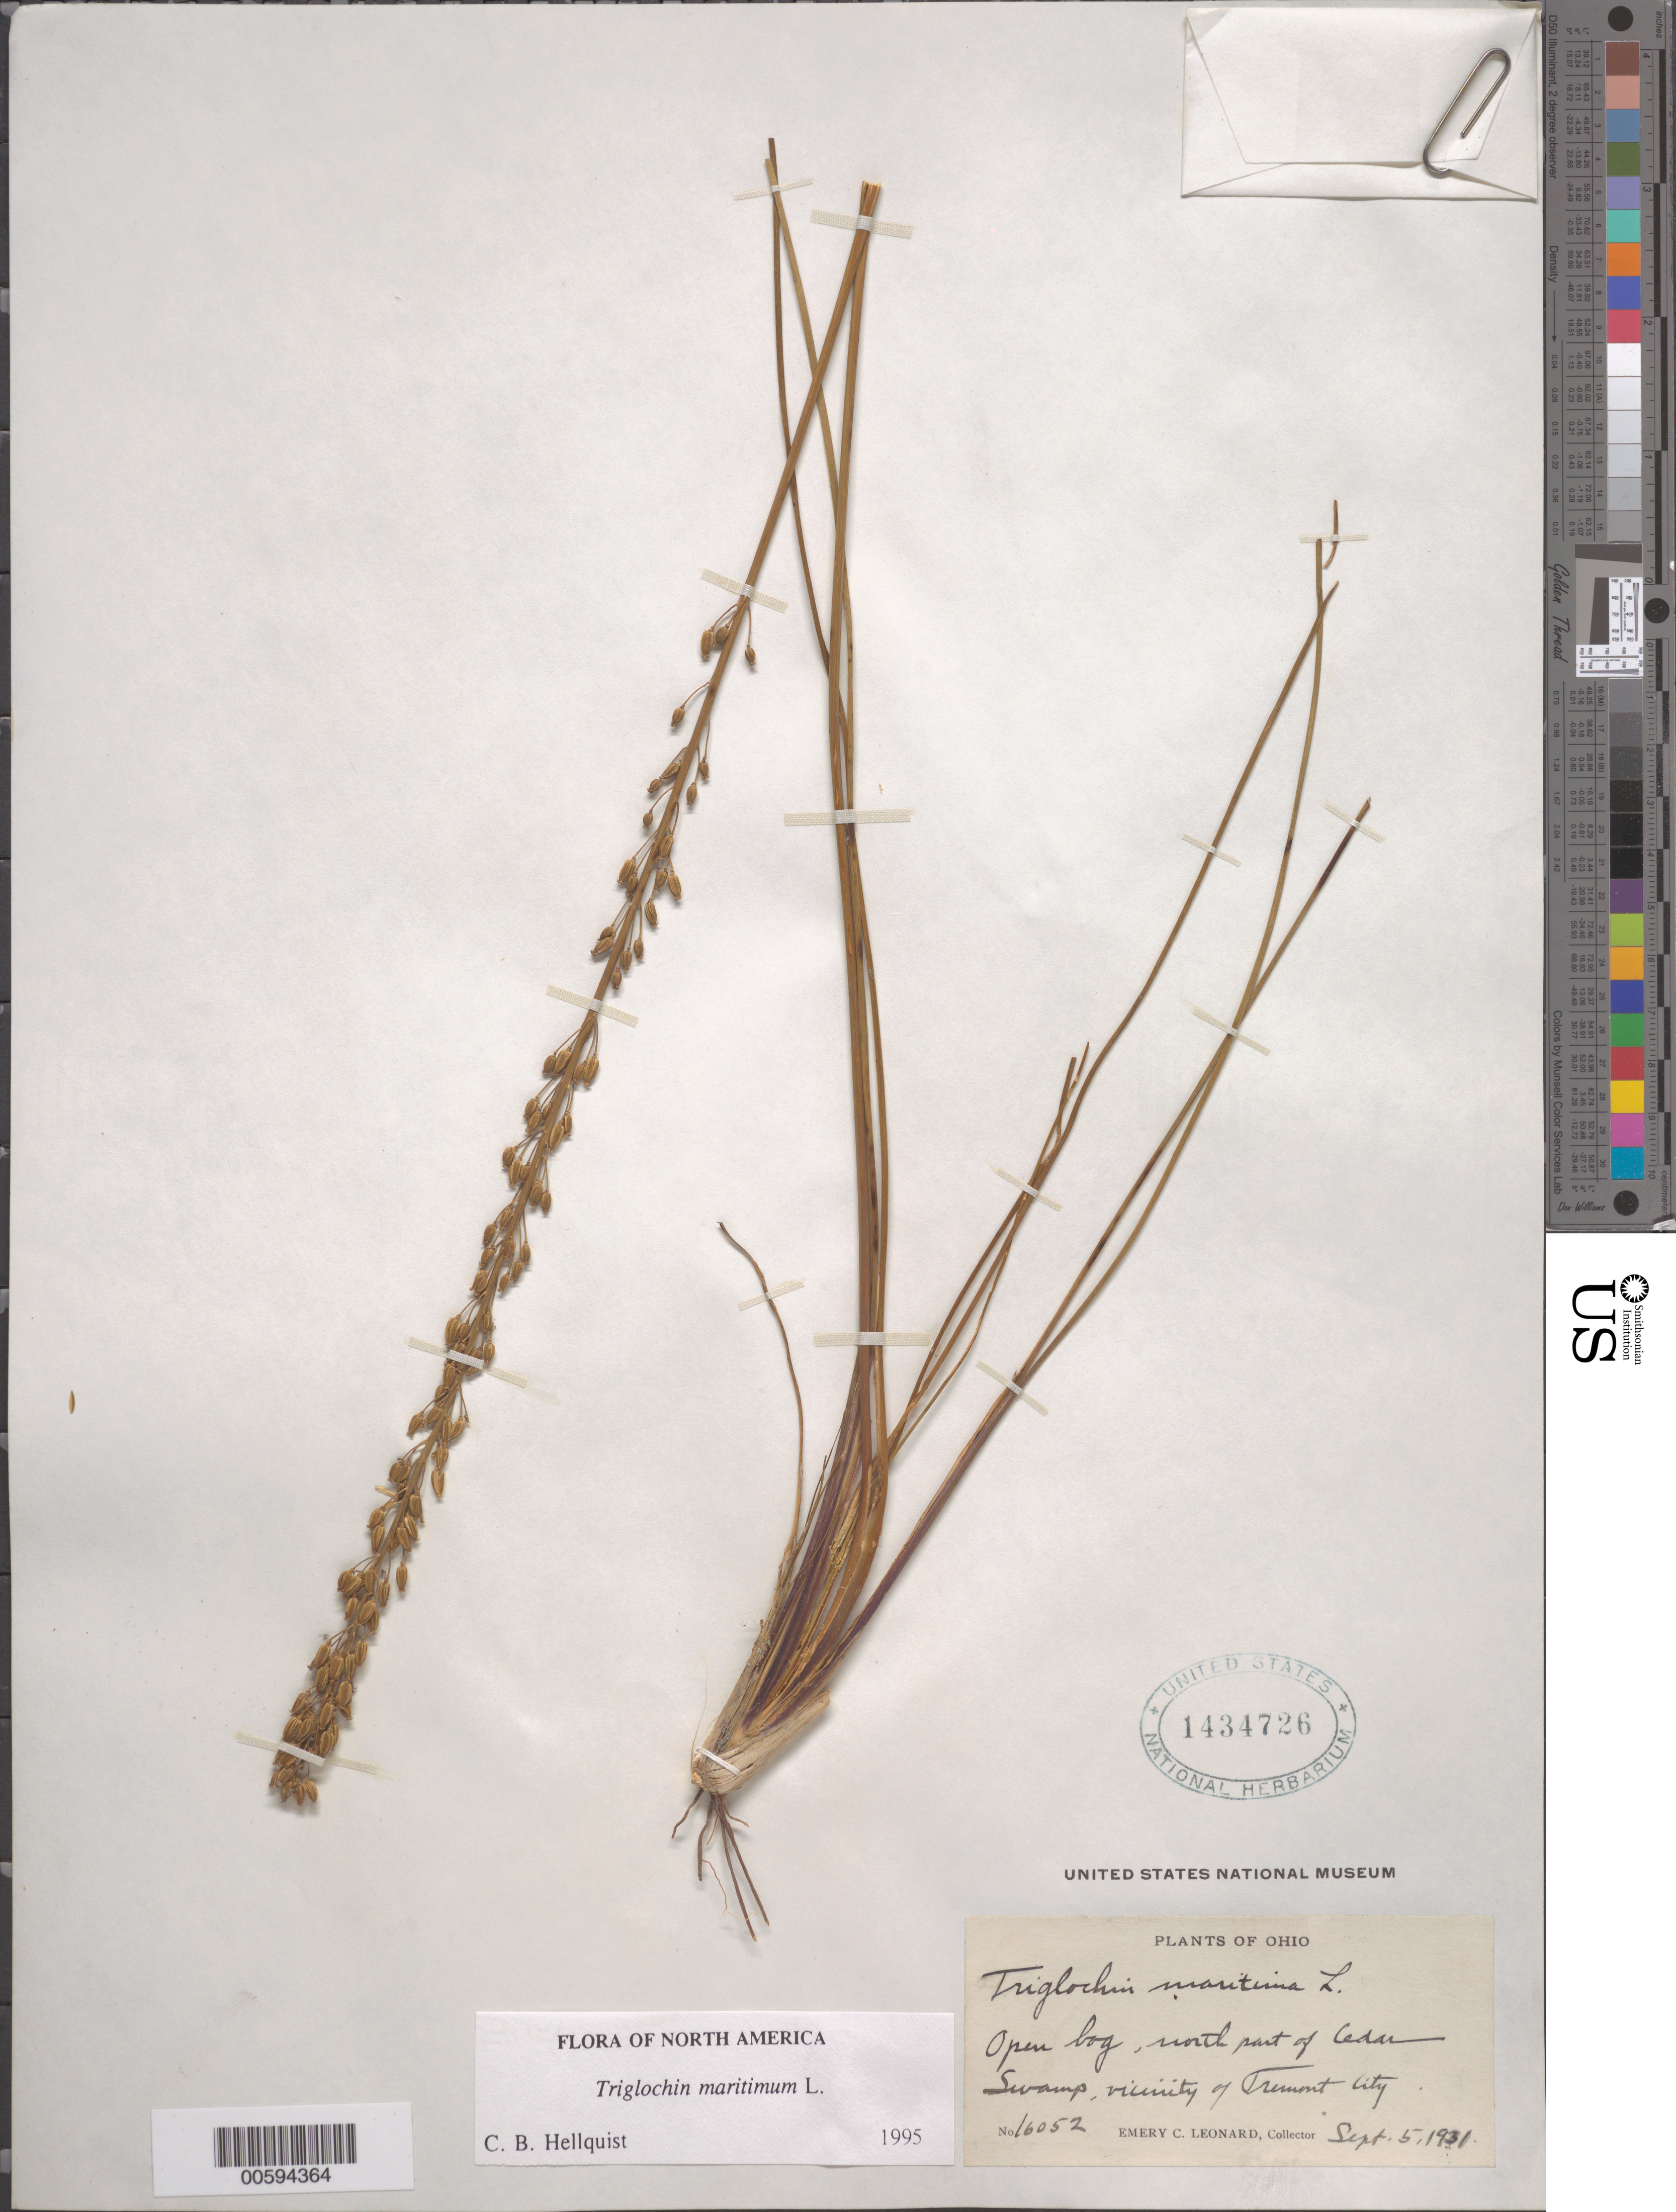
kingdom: Plantae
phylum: Tracheophyta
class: Liliopsida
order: Alismatales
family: Juncaginaceae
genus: Triglochin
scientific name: Triglochin maritima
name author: L.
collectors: E. C. Leonard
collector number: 16052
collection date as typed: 05 Sep 1931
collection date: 1931-09-05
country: United States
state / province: Ohio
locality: Cedar Swamp, Fremont City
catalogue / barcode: US 1434726